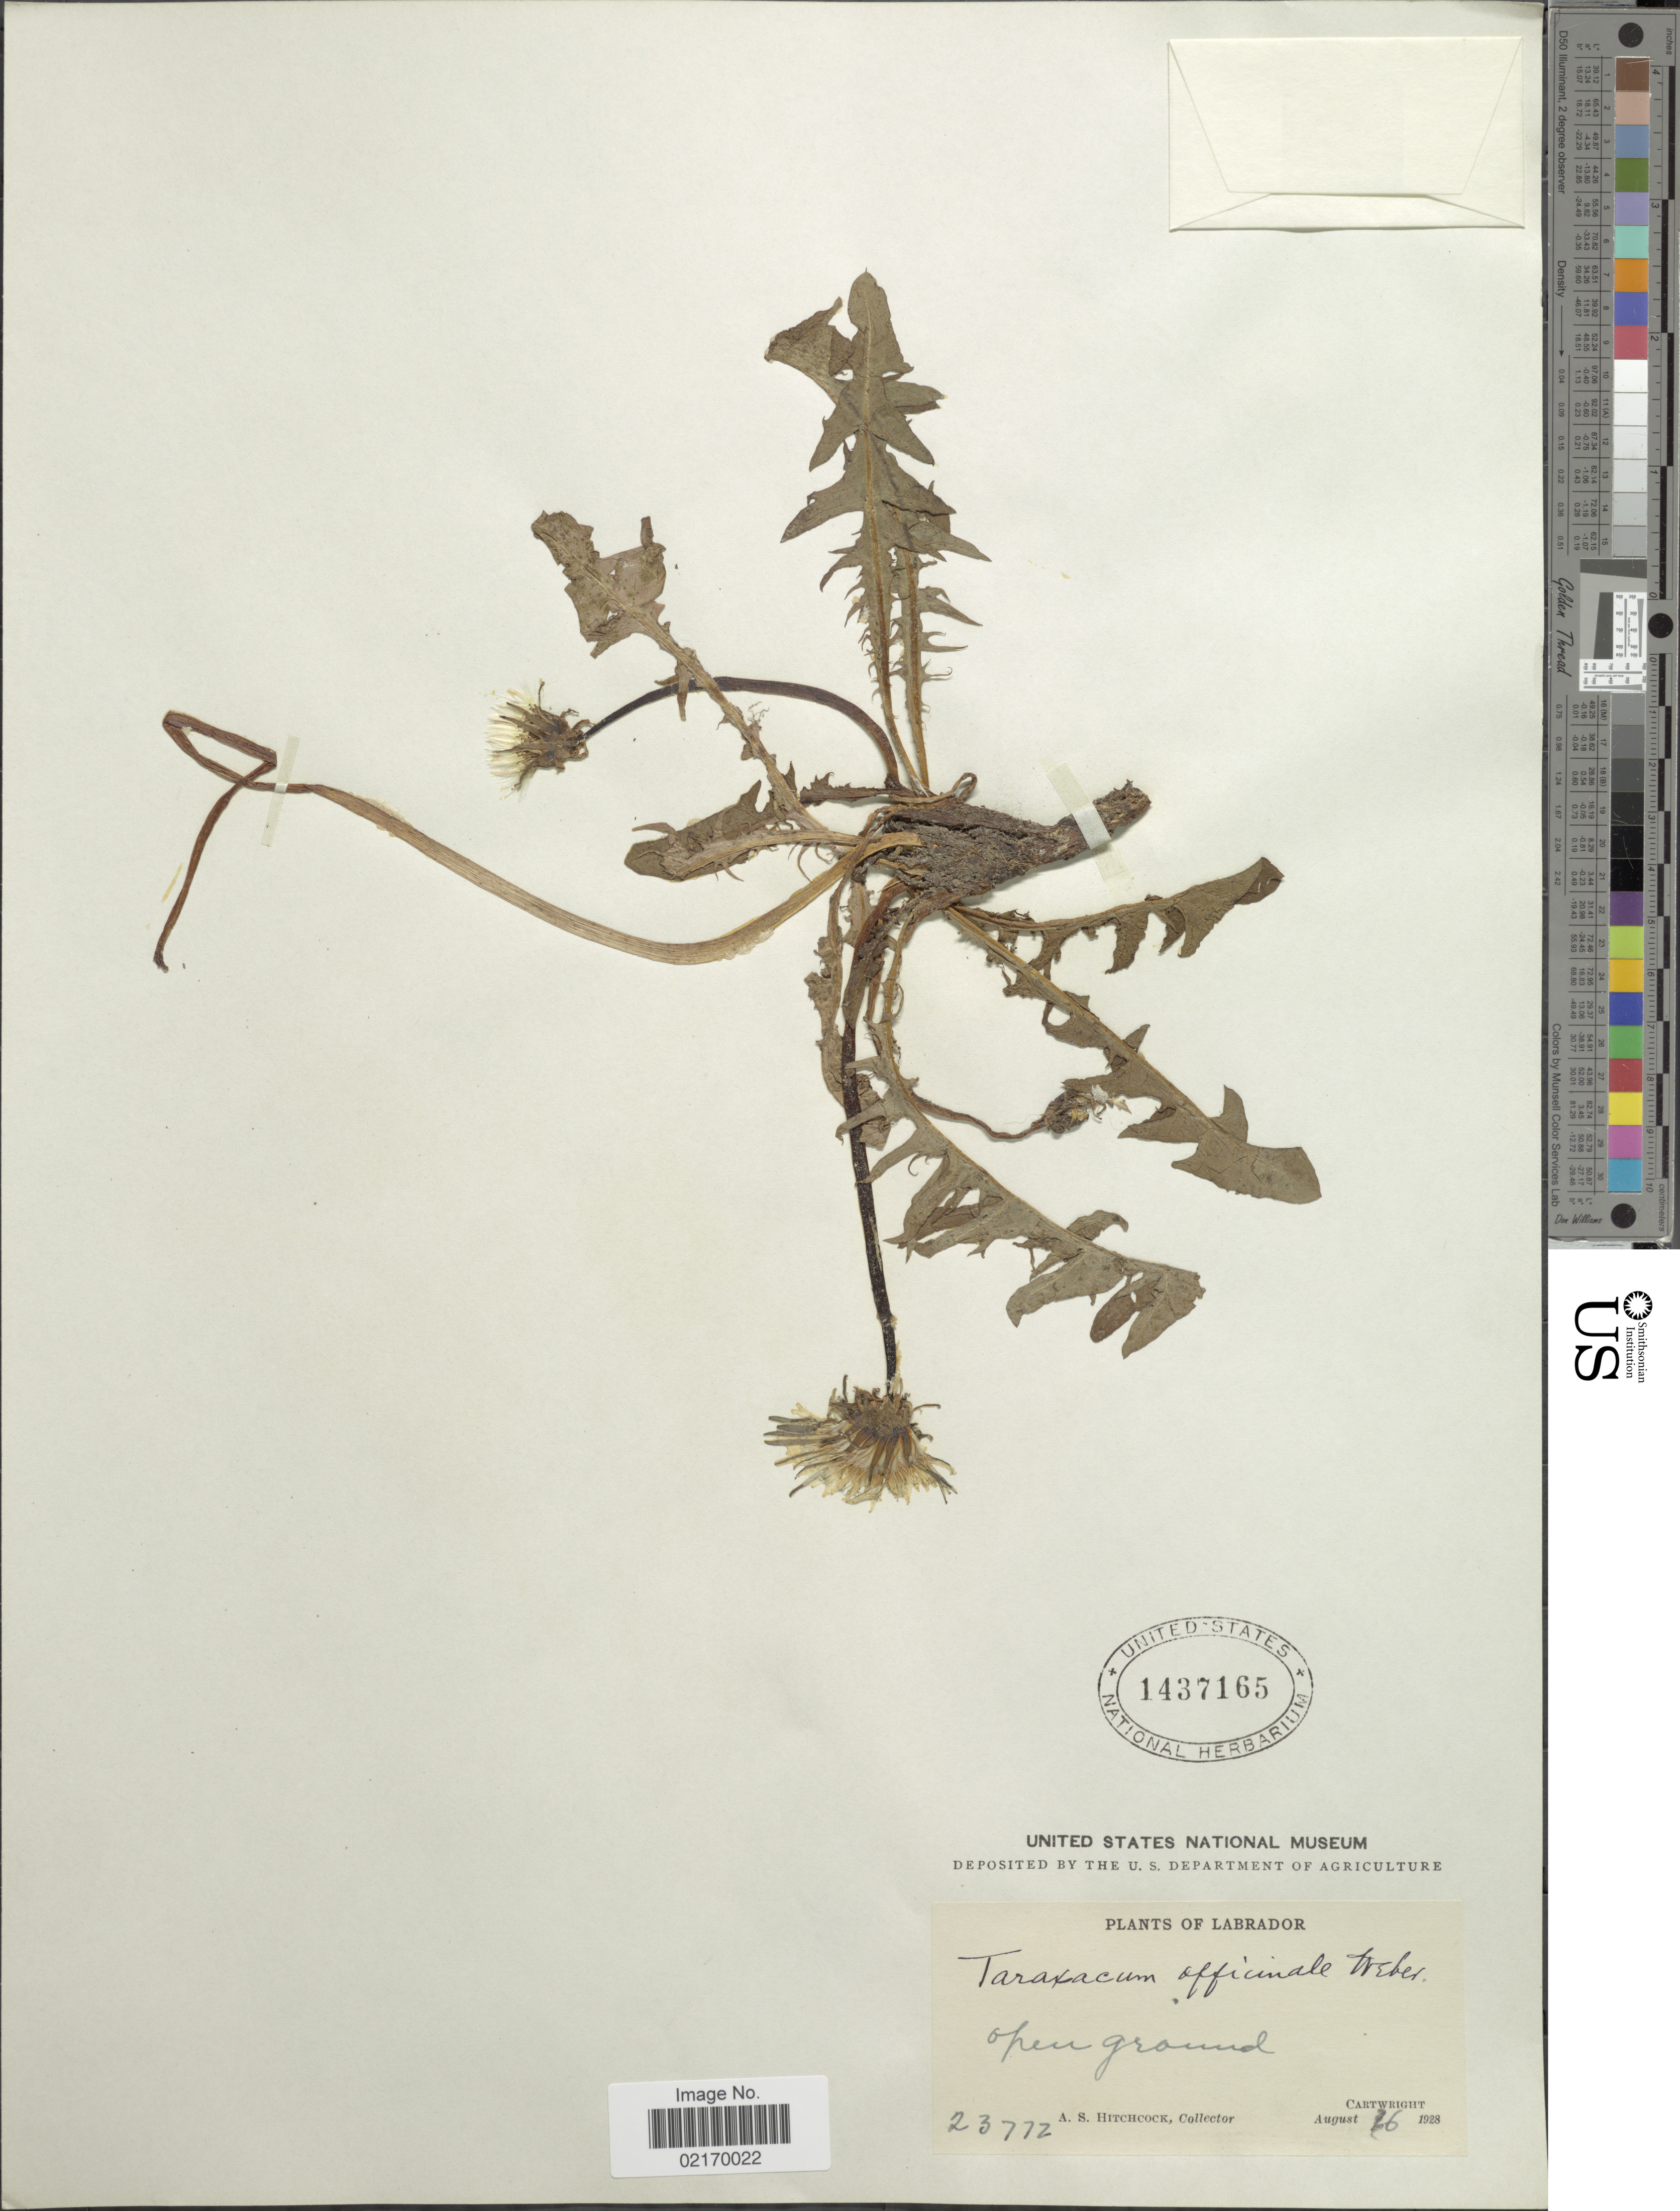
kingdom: Plantae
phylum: Tracheophyta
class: Magnoliopsida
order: Asterales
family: Asteraceae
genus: Taraxacum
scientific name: Taraxacum officinale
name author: G.H. Weber ex F.H. Wigg.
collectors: A. S. Hitchcock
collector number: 23772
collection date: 1928-08-06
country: Canada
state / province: Newfoundland and Labrador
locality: Labrador, open ground, Cartwright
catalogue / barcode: US 1437165